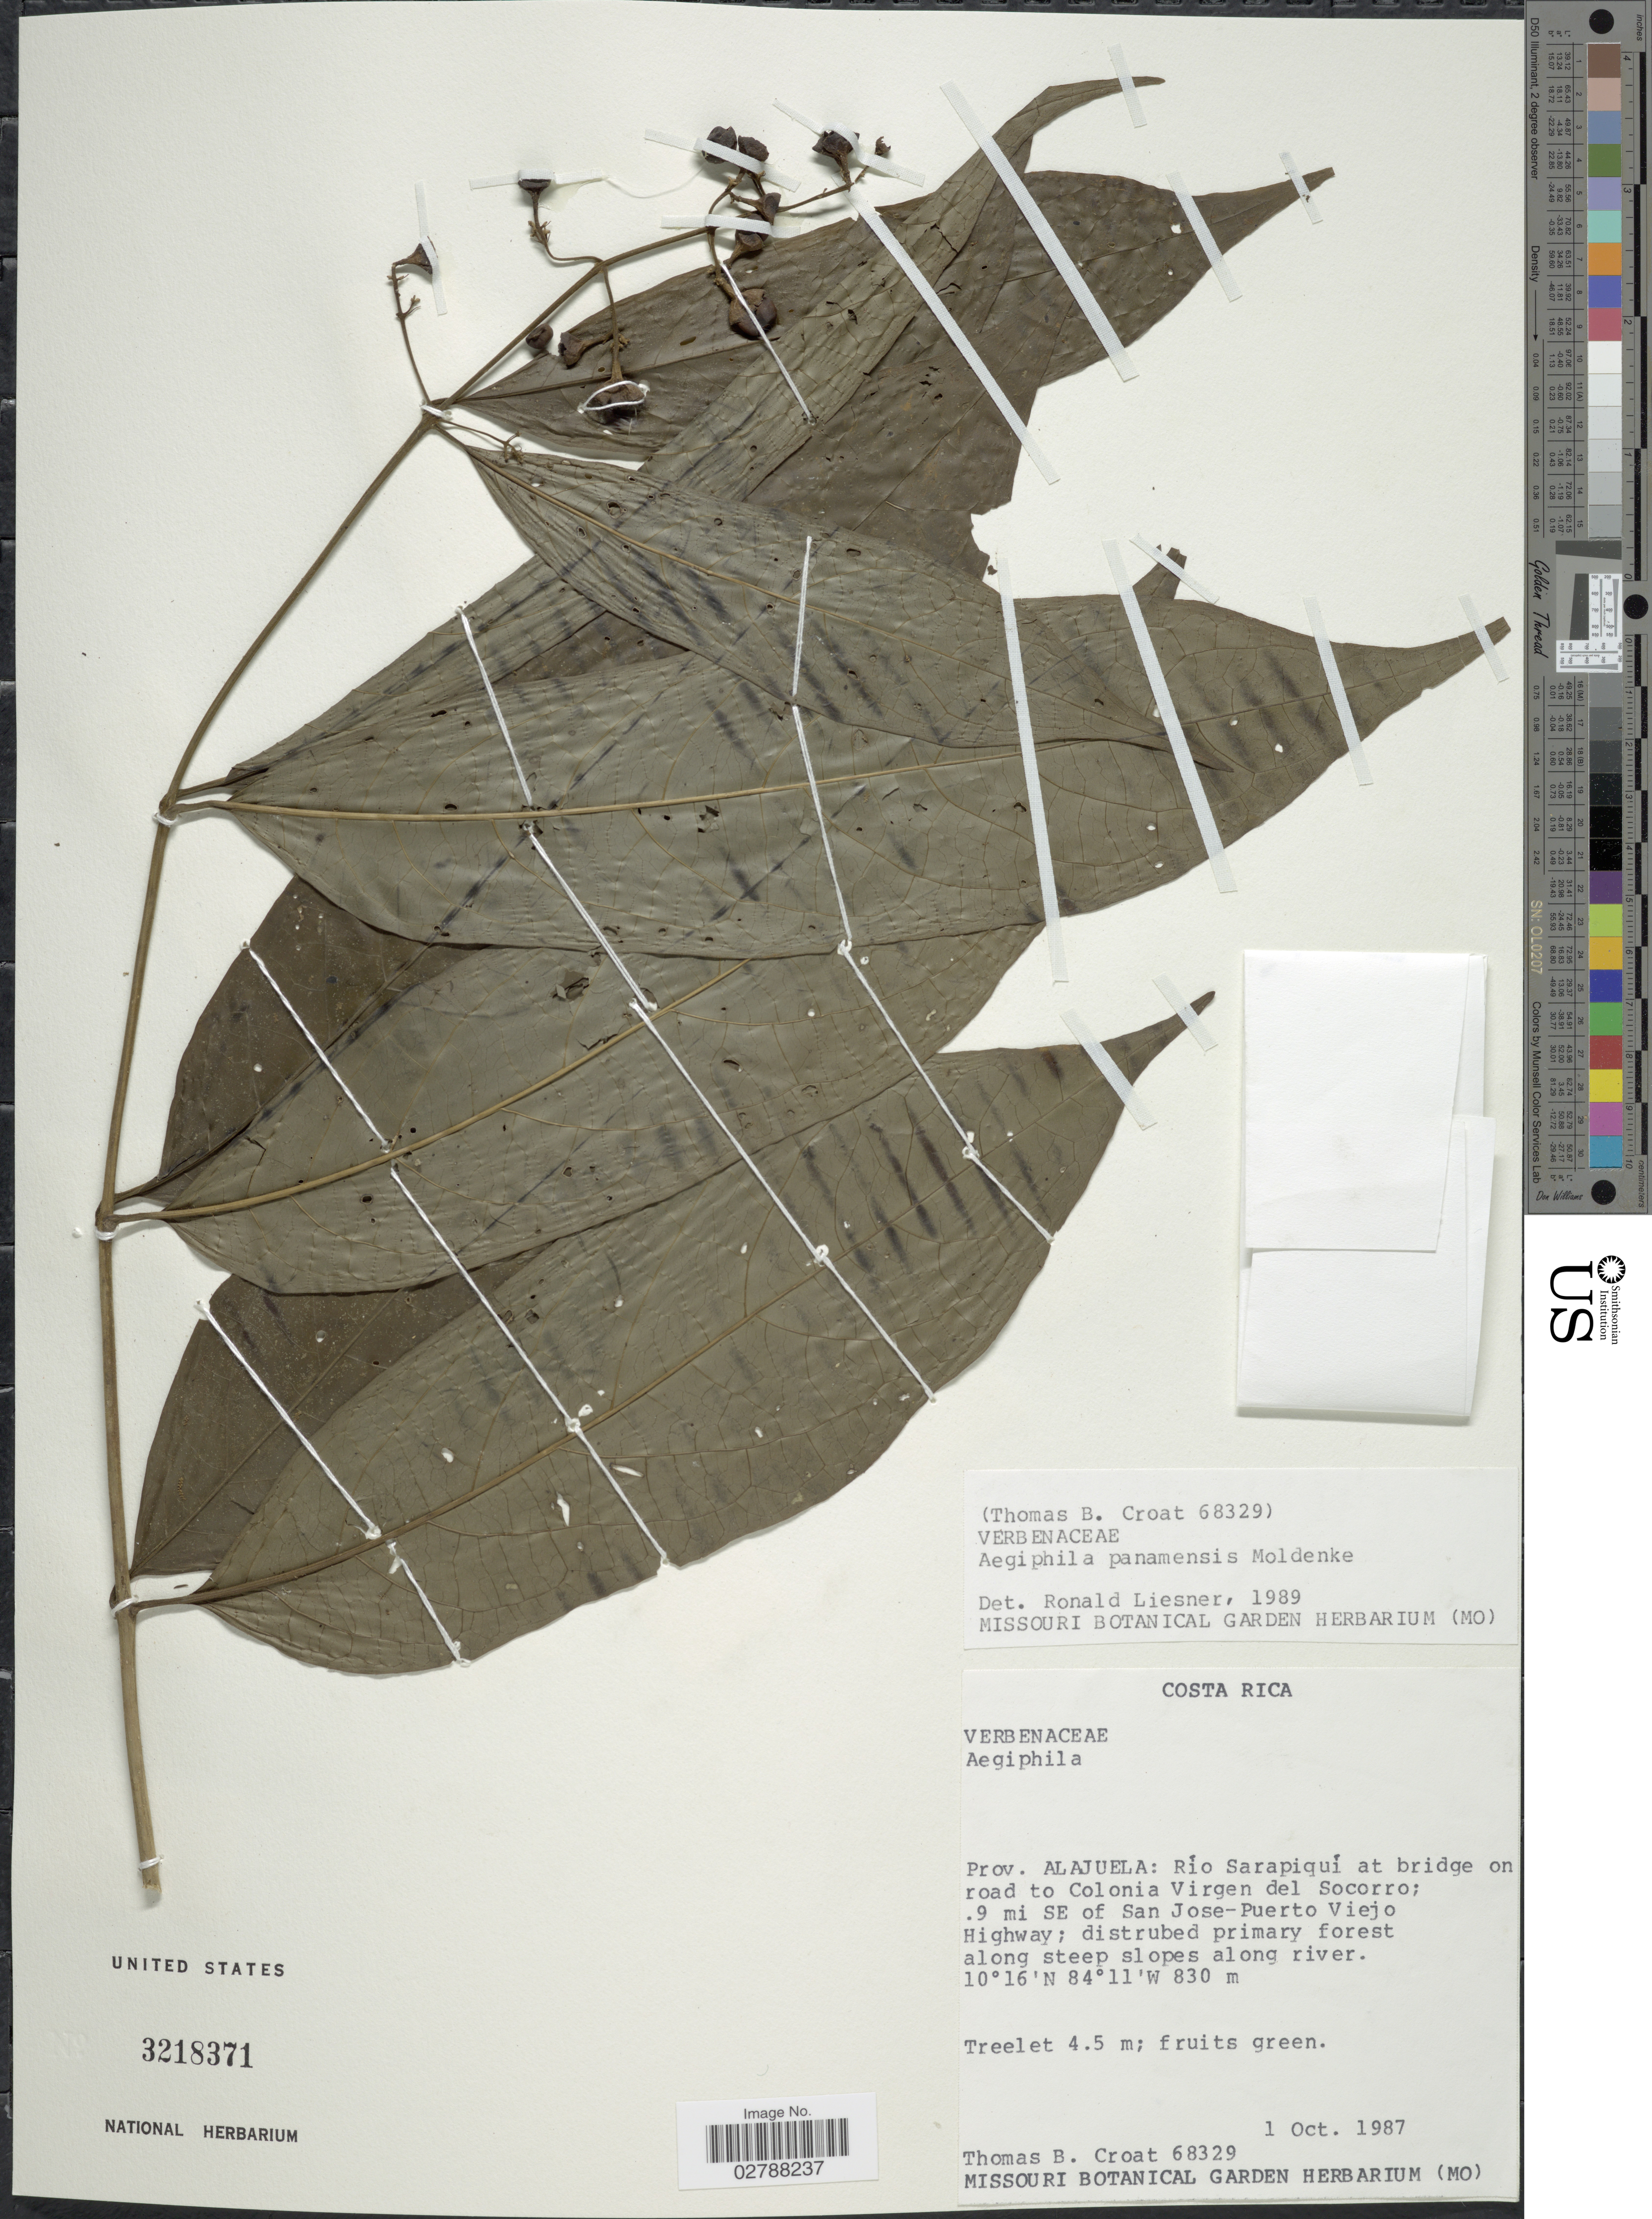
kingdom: Plantae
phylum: Tracheophyta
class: Magnoliopsida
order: Lamiales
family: Lamiaceae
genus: Aegiphila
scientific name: Aegiphila panamensis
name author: Moldenke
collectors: T. B. Croat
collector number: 68329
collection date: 1987-10-01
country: Costa Rica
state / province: Alajuela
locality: Prov. Alajuela: Río Sarapiquí at bridge on road to Colonia Virgen del Socorro; .9 mi SE of San Jose-Puerto Viejo Highway.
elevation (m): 830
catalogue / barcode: US 3218371